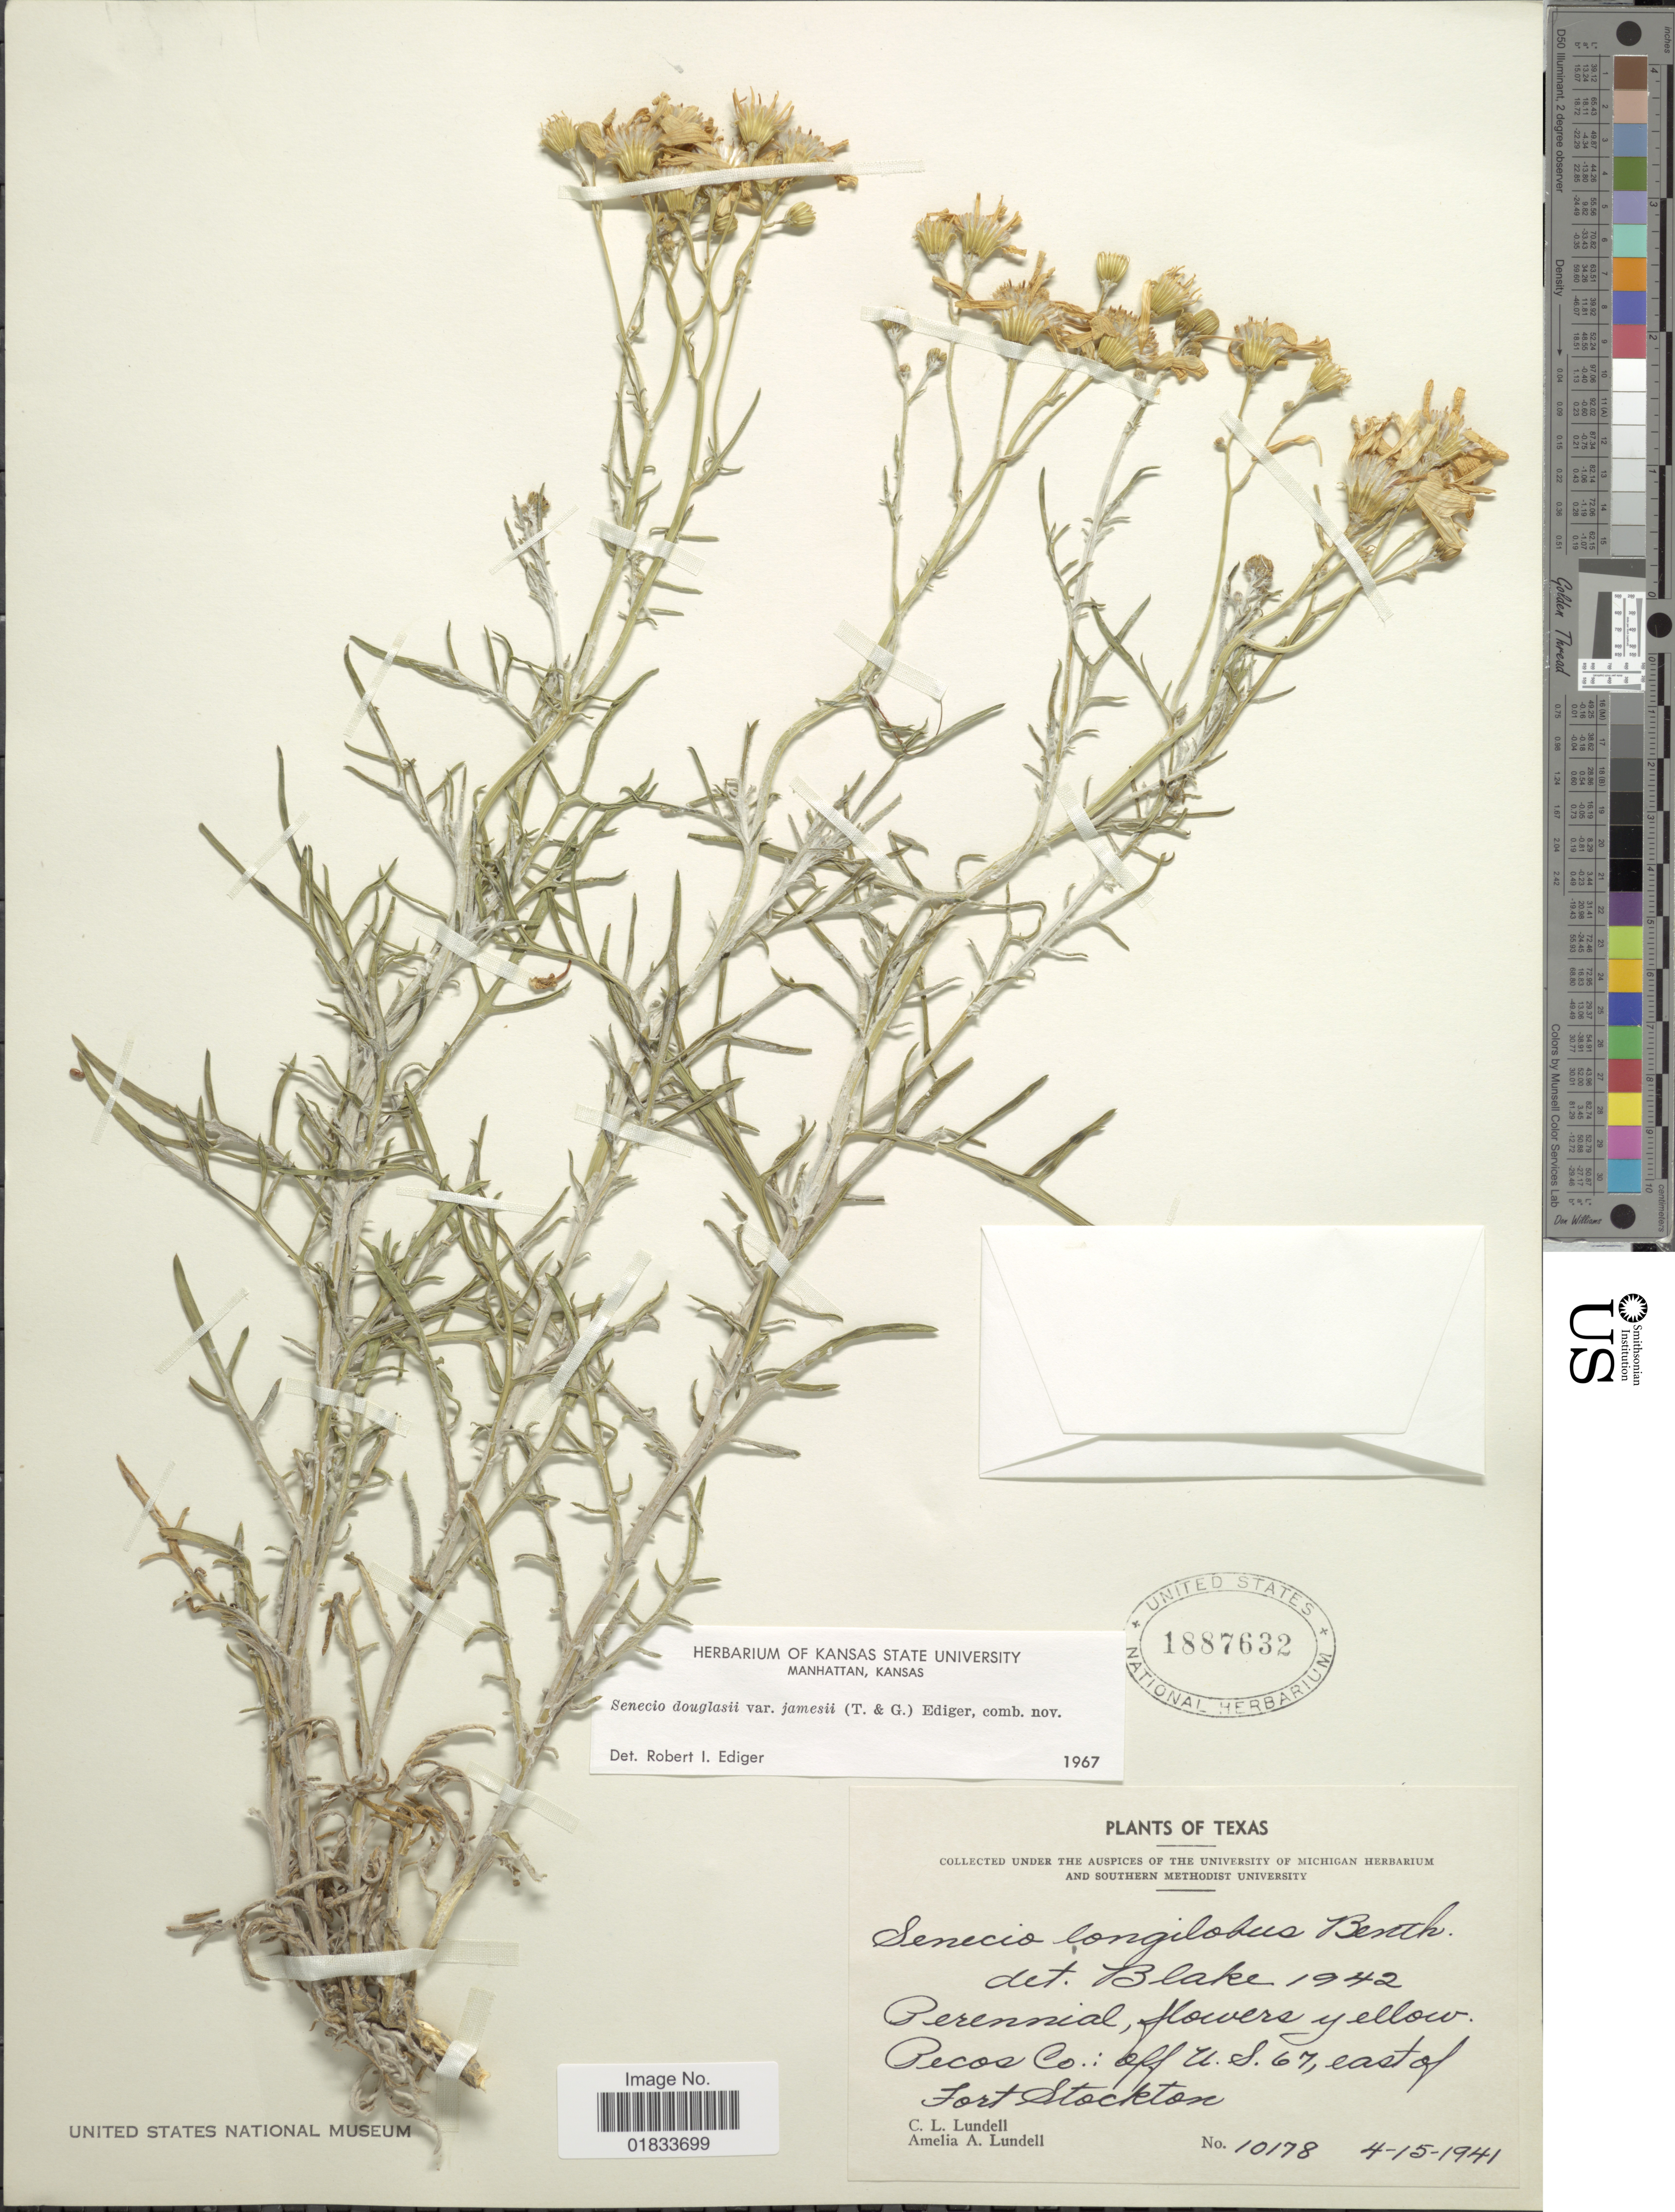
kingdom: Plantae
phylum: Tracheophyta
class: Magnoliopsida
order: Asterales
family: Asteraceae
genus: Senecio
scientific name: Senecio flaccidus var. flaccidus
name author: Less.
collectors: C. L. Lundell & A. A. Lundell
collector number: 10178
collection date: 1941-04-15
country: United States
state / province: Texas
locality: Pecos Co.: aff U.S. 67, east of Fort Stockton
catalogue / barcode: US 1887632